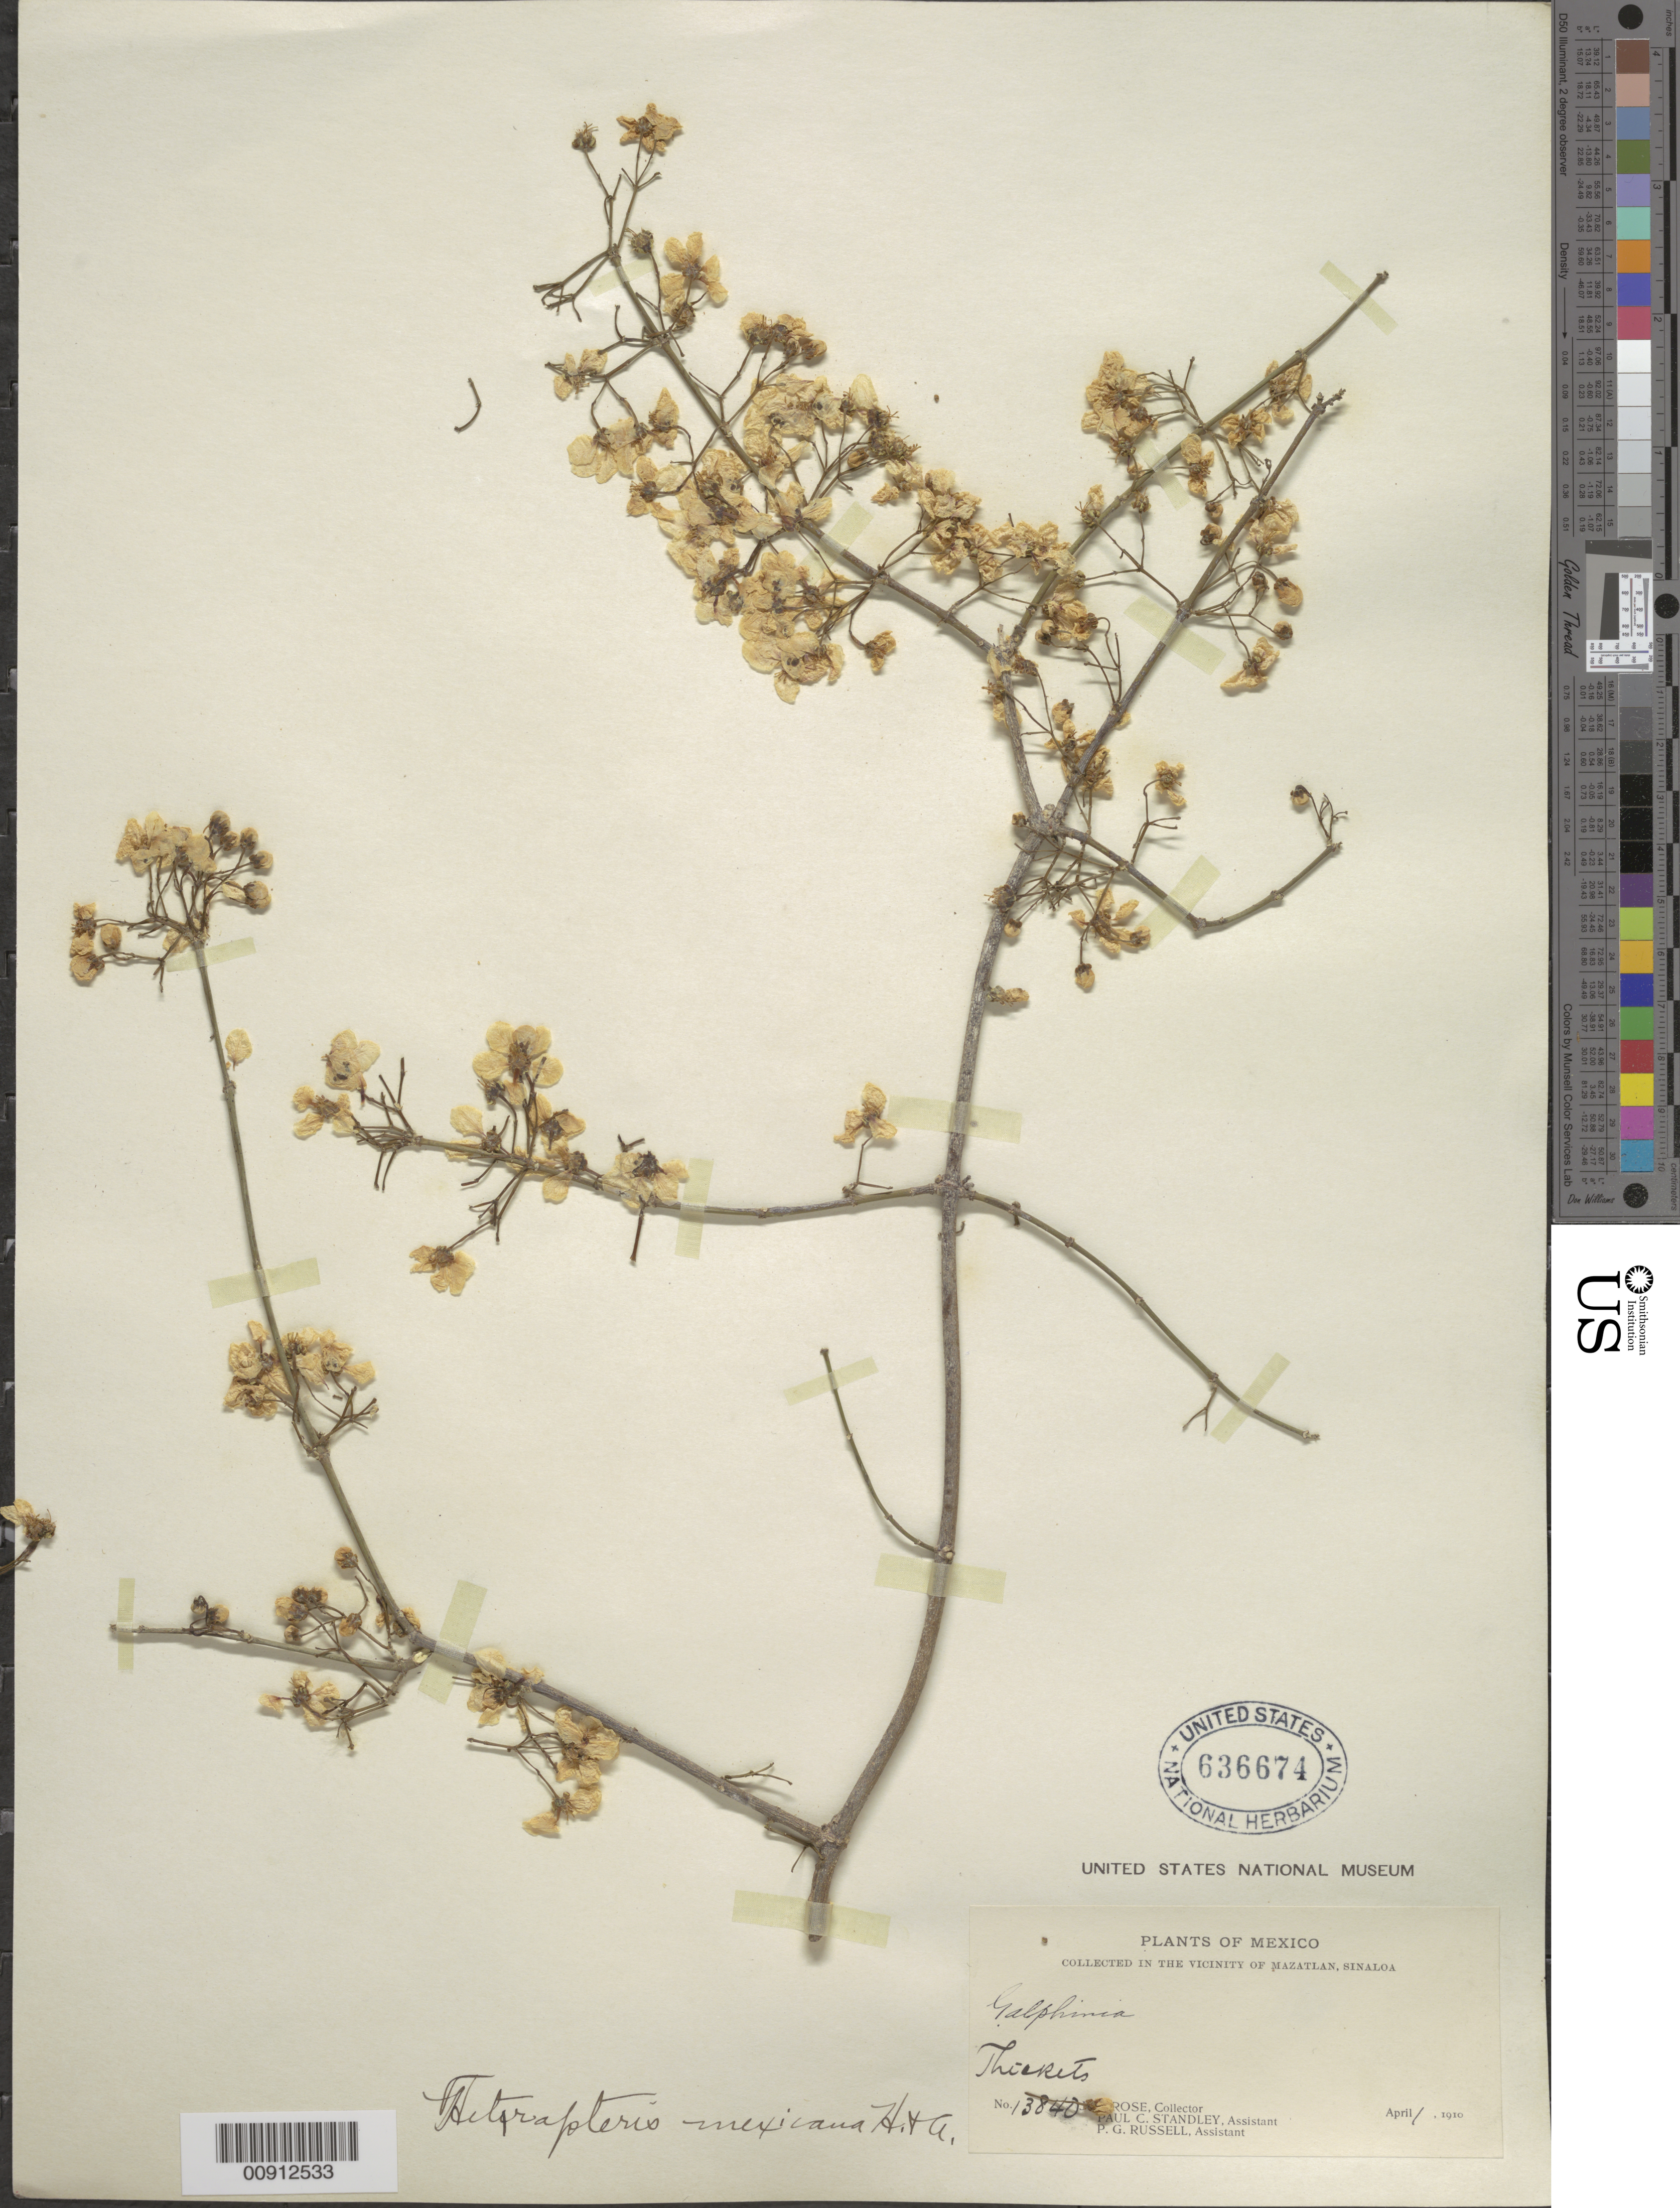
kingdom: Plantae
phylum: Tracheophyta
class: Magnoliopsida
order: Malpighiales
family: Malpighiaceae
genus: Tetrapterys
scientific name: Tetrapterys mexicana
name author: Hook. & Arn.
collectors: J. N. Rose, P. C. Standley & P. G. Russell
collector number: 13840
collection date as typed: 01 Apr 1910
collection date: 1910-04-01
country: Mexico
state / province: Sinaloa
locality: Vicinity of Mazatlan, Sinaloa.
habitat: Thickets.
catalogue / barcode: US 636674